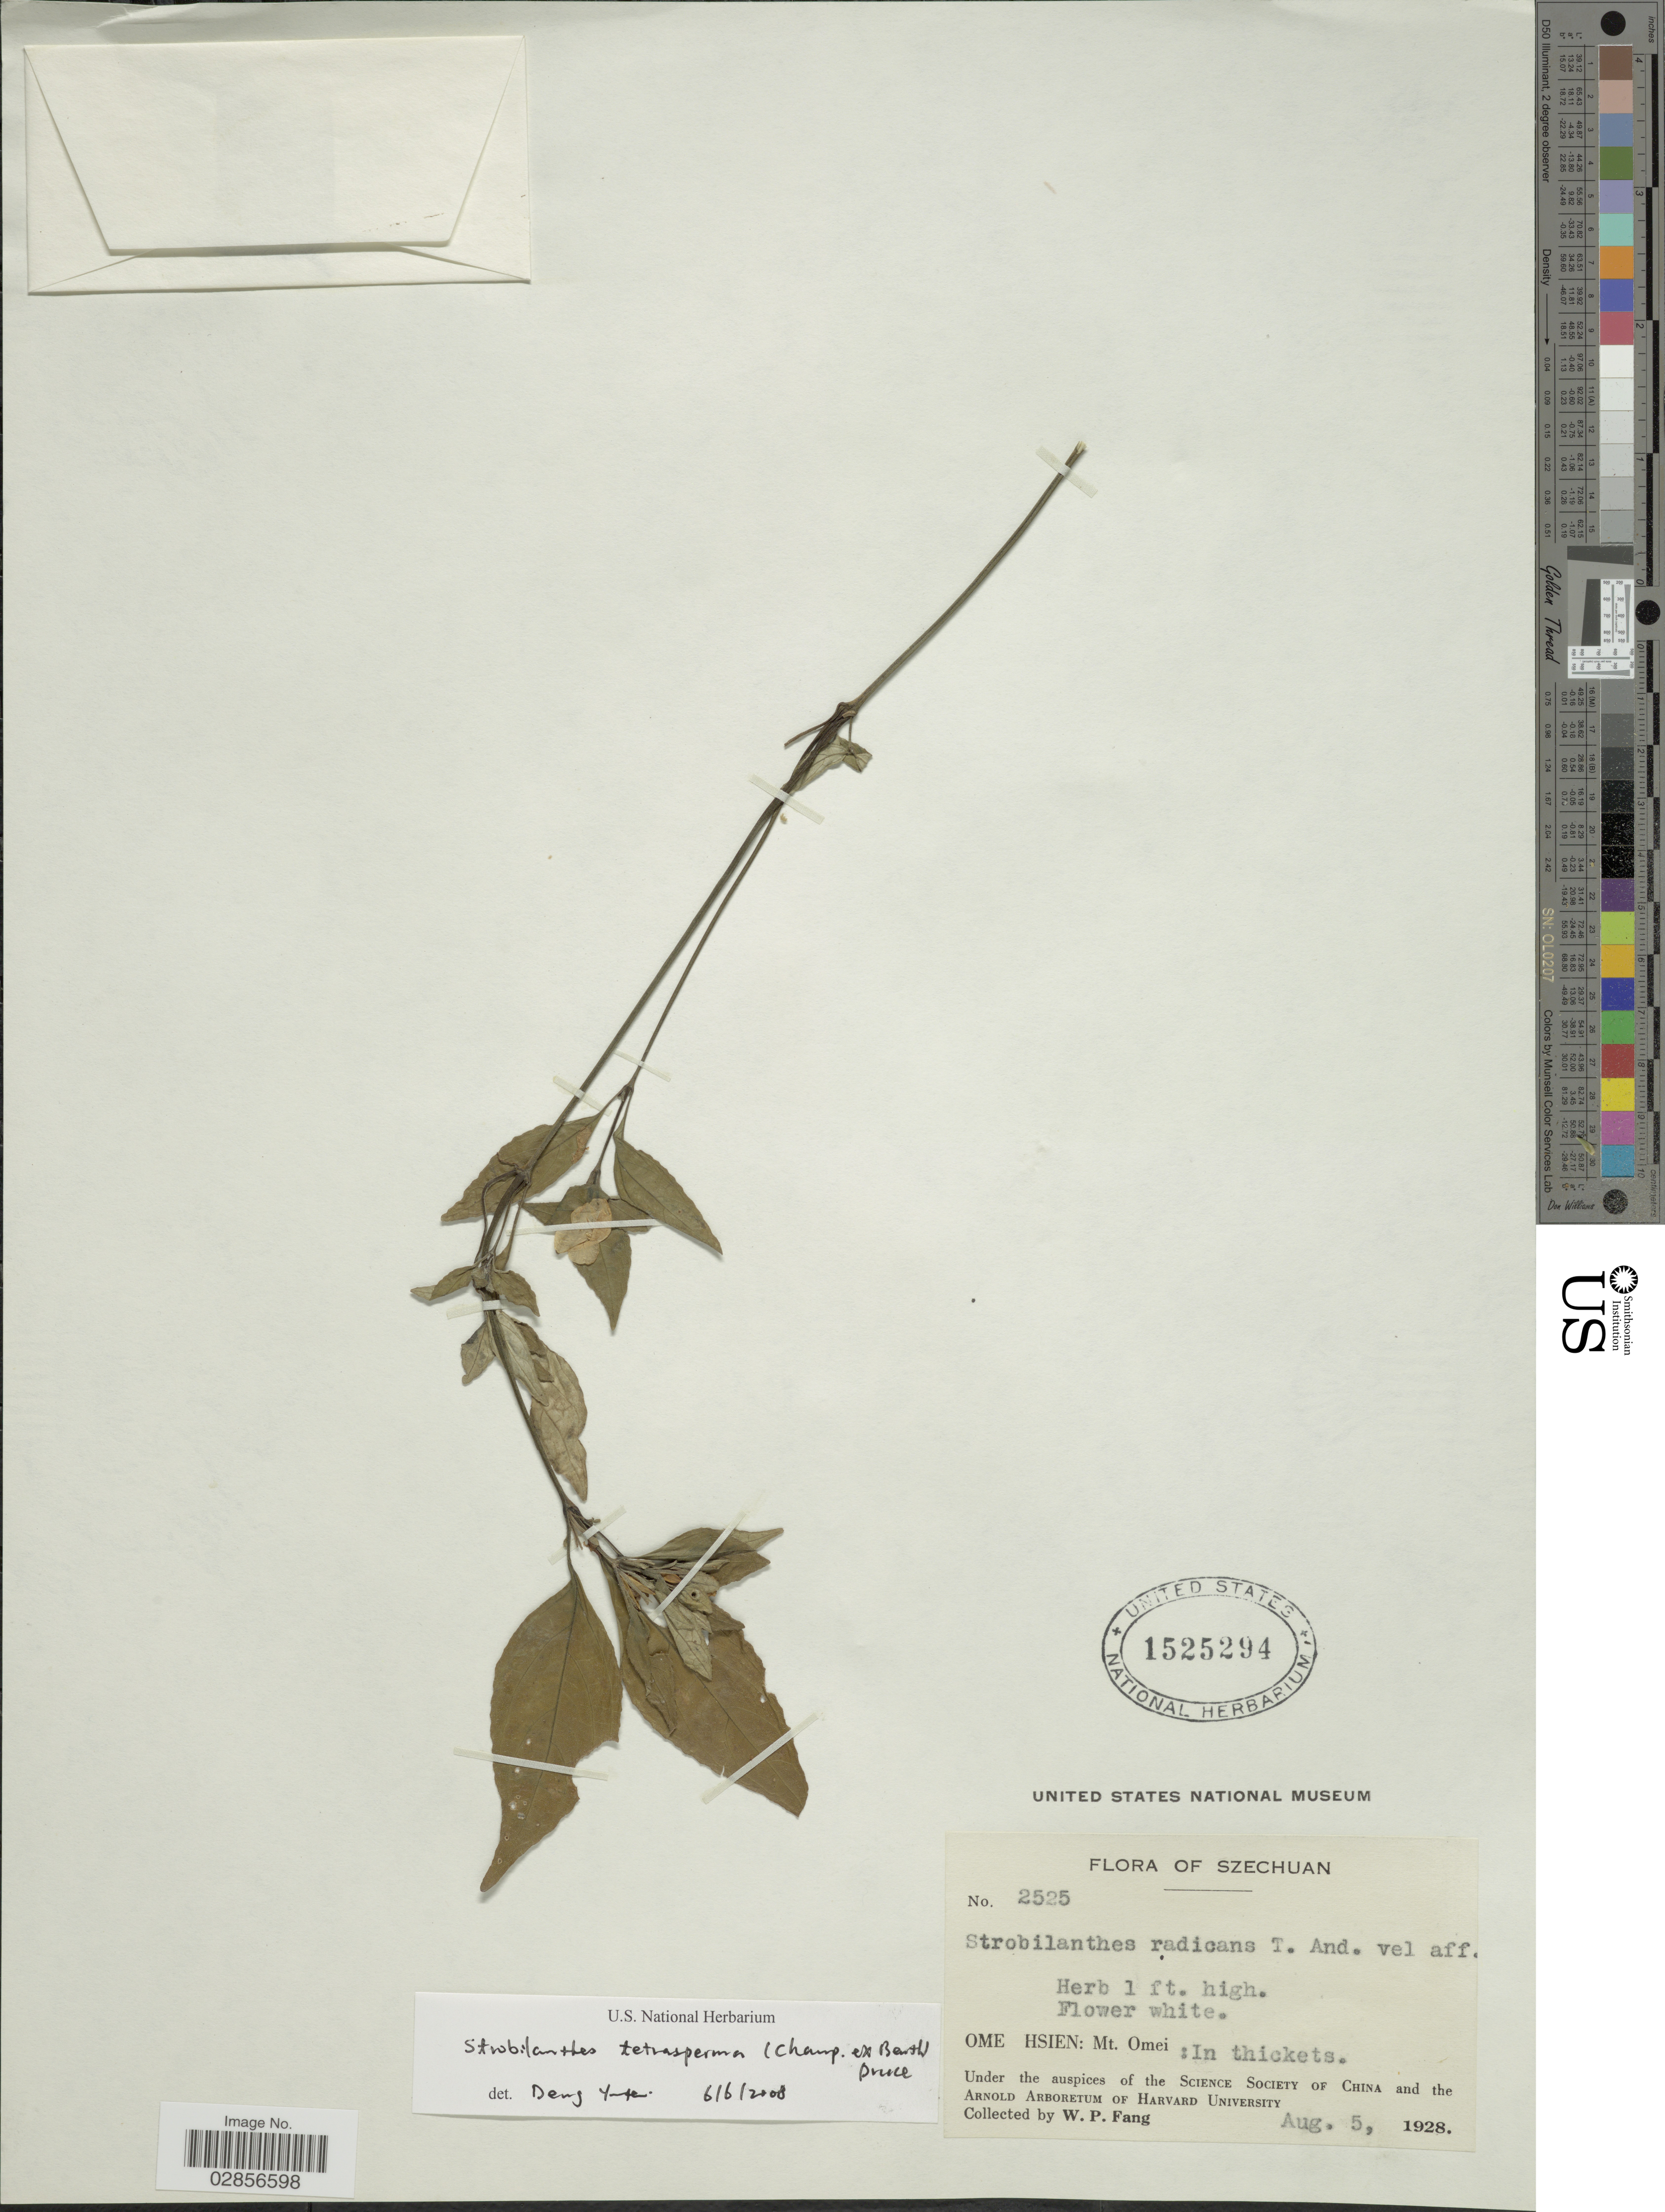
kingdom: Plantae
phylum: Tracheophyta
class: Magnoliopsida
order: Lamiales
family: Acanthaceae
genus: Strobilanthes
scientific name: Strobilanthes tetraspermus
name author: (Champ. ex Benth.) Druce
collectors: W. P. Fang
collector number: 2525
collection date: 1928-08-05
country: China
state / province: Sichuan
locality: Szechuan, Ome Hsien: Mt. Omei.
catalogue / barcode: US 1525294